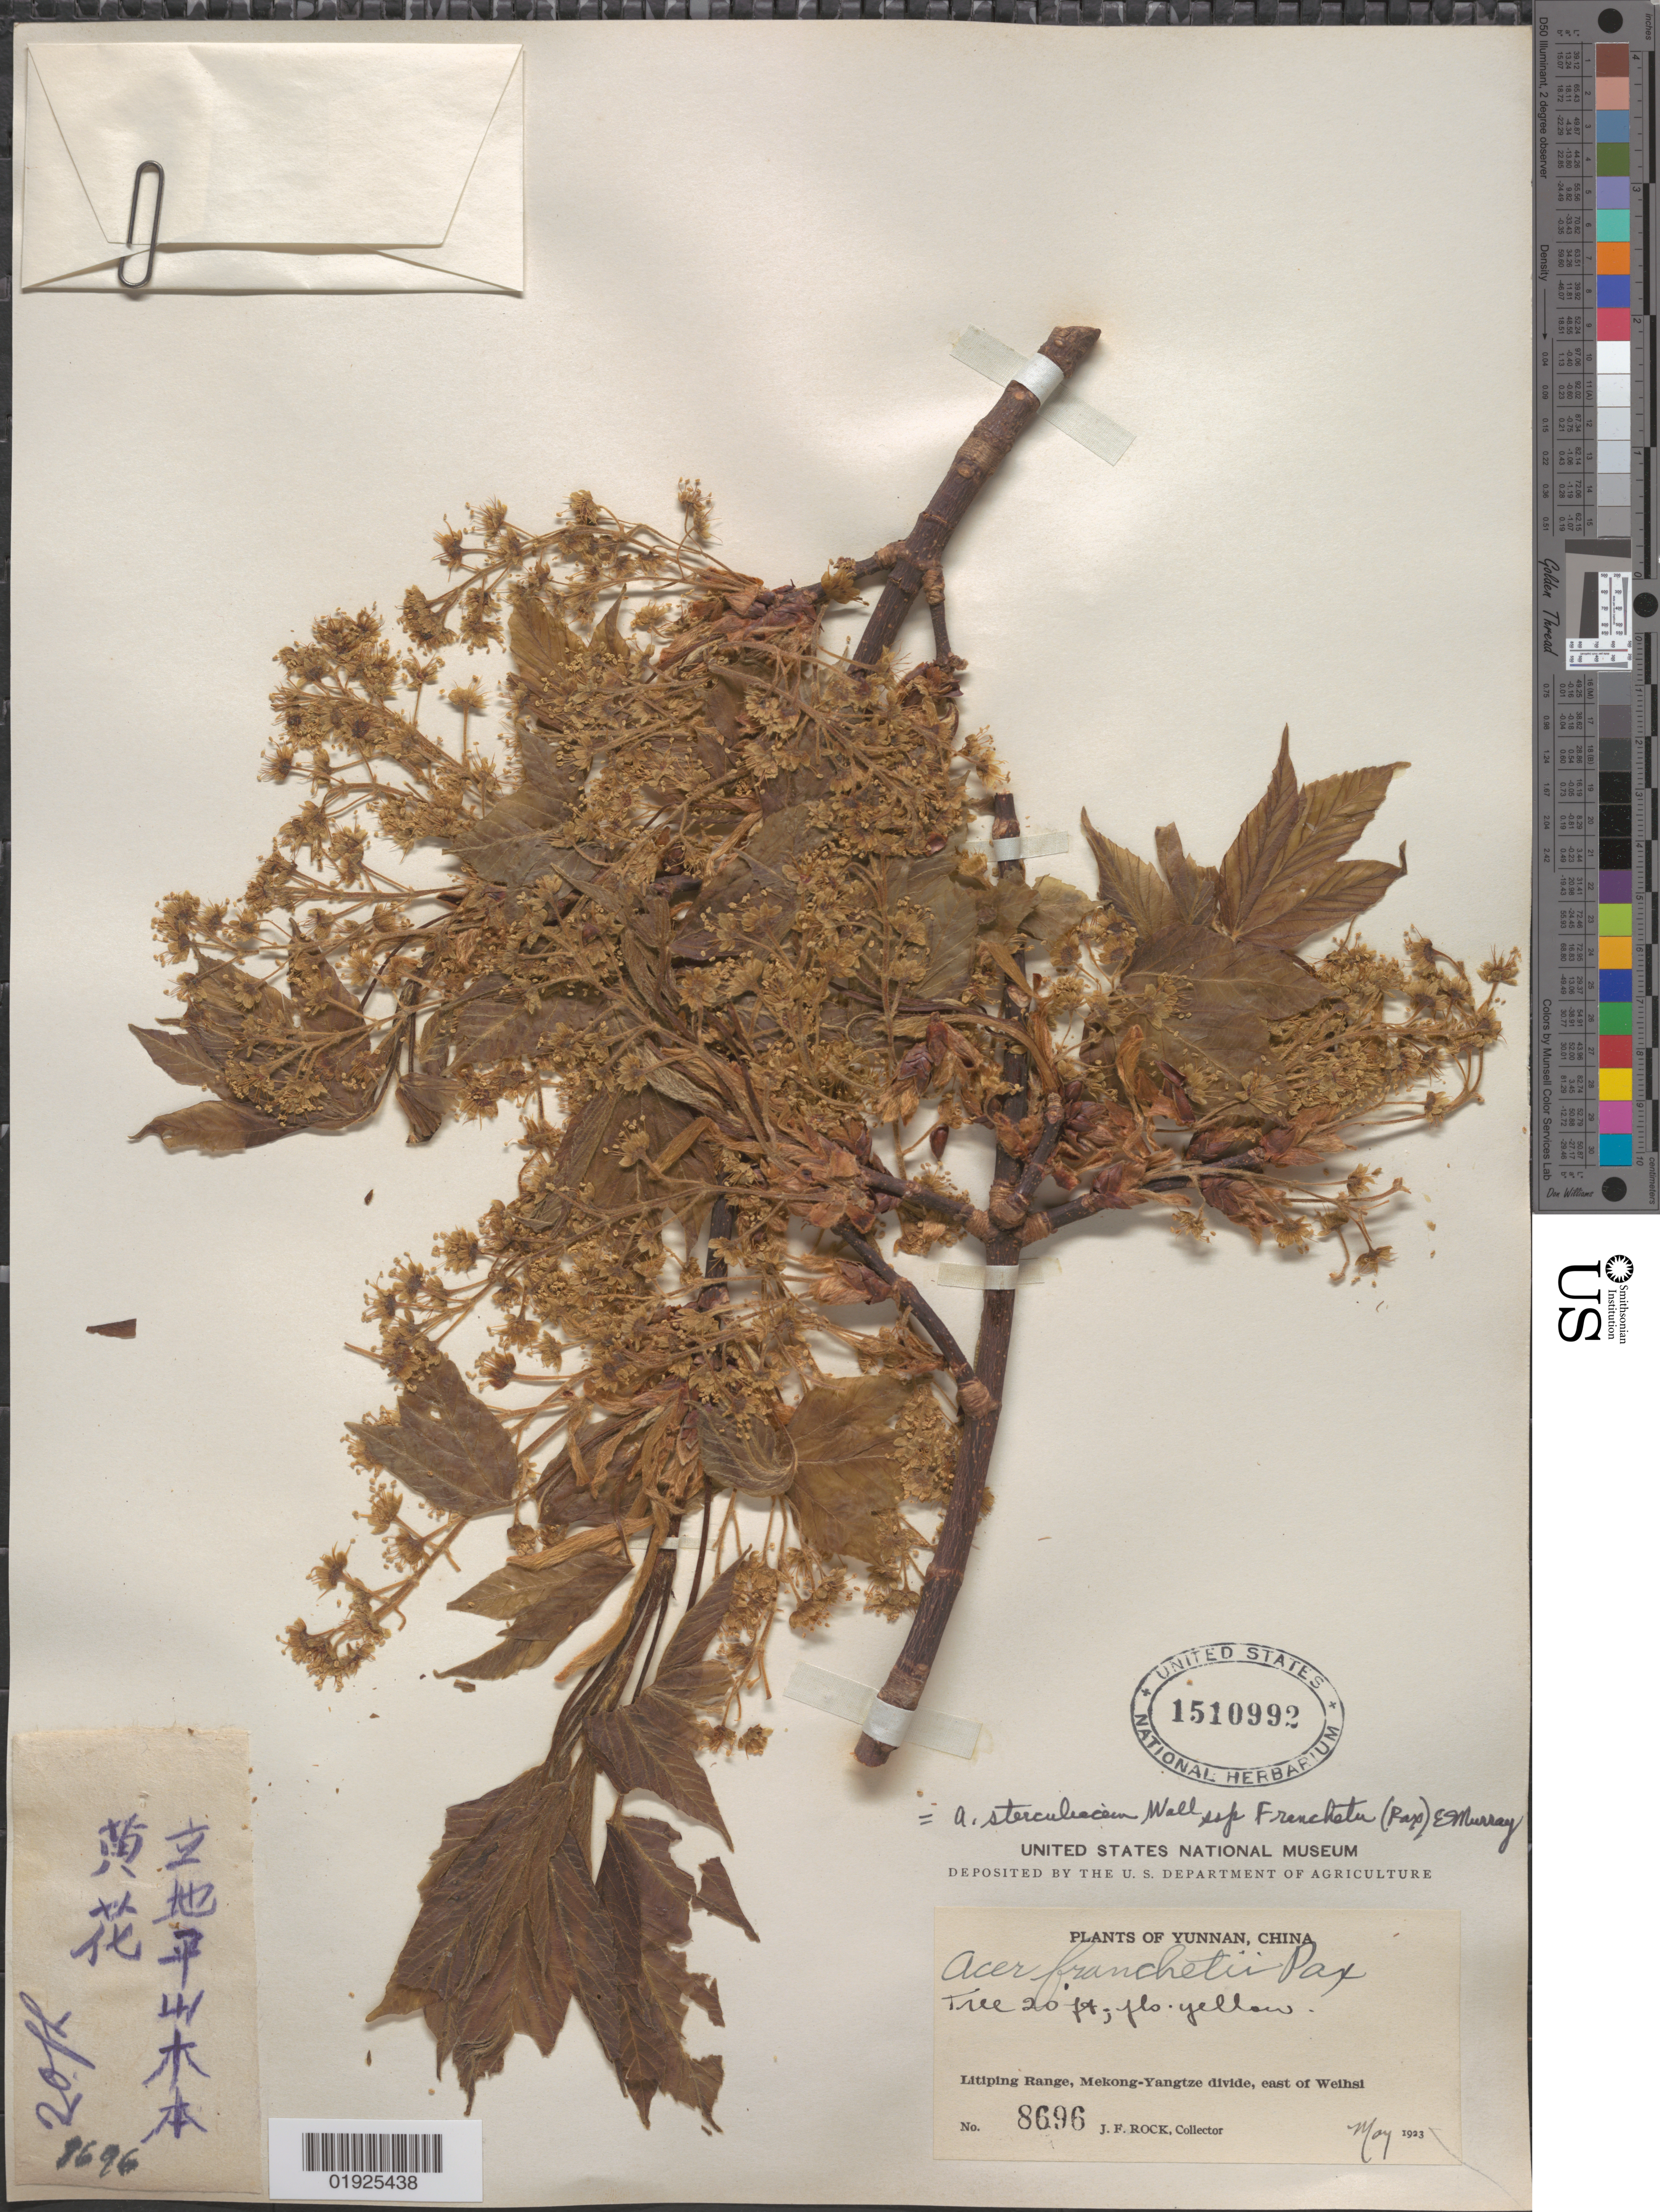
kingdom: Plantae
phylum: Tracheophyta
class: Magnoliopsida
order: Sapindales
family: Sapindaceae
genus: Acer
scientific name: Acer sterculiaceum subsp. franchetii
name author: (Pax) A.E. Murray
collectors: J. F. Rock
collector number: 8696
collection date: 1923-05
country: China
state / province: Yunnan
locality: Litiping Range, Mekong-Yangtze divide, east of Weihsi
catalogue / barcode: US 1510992